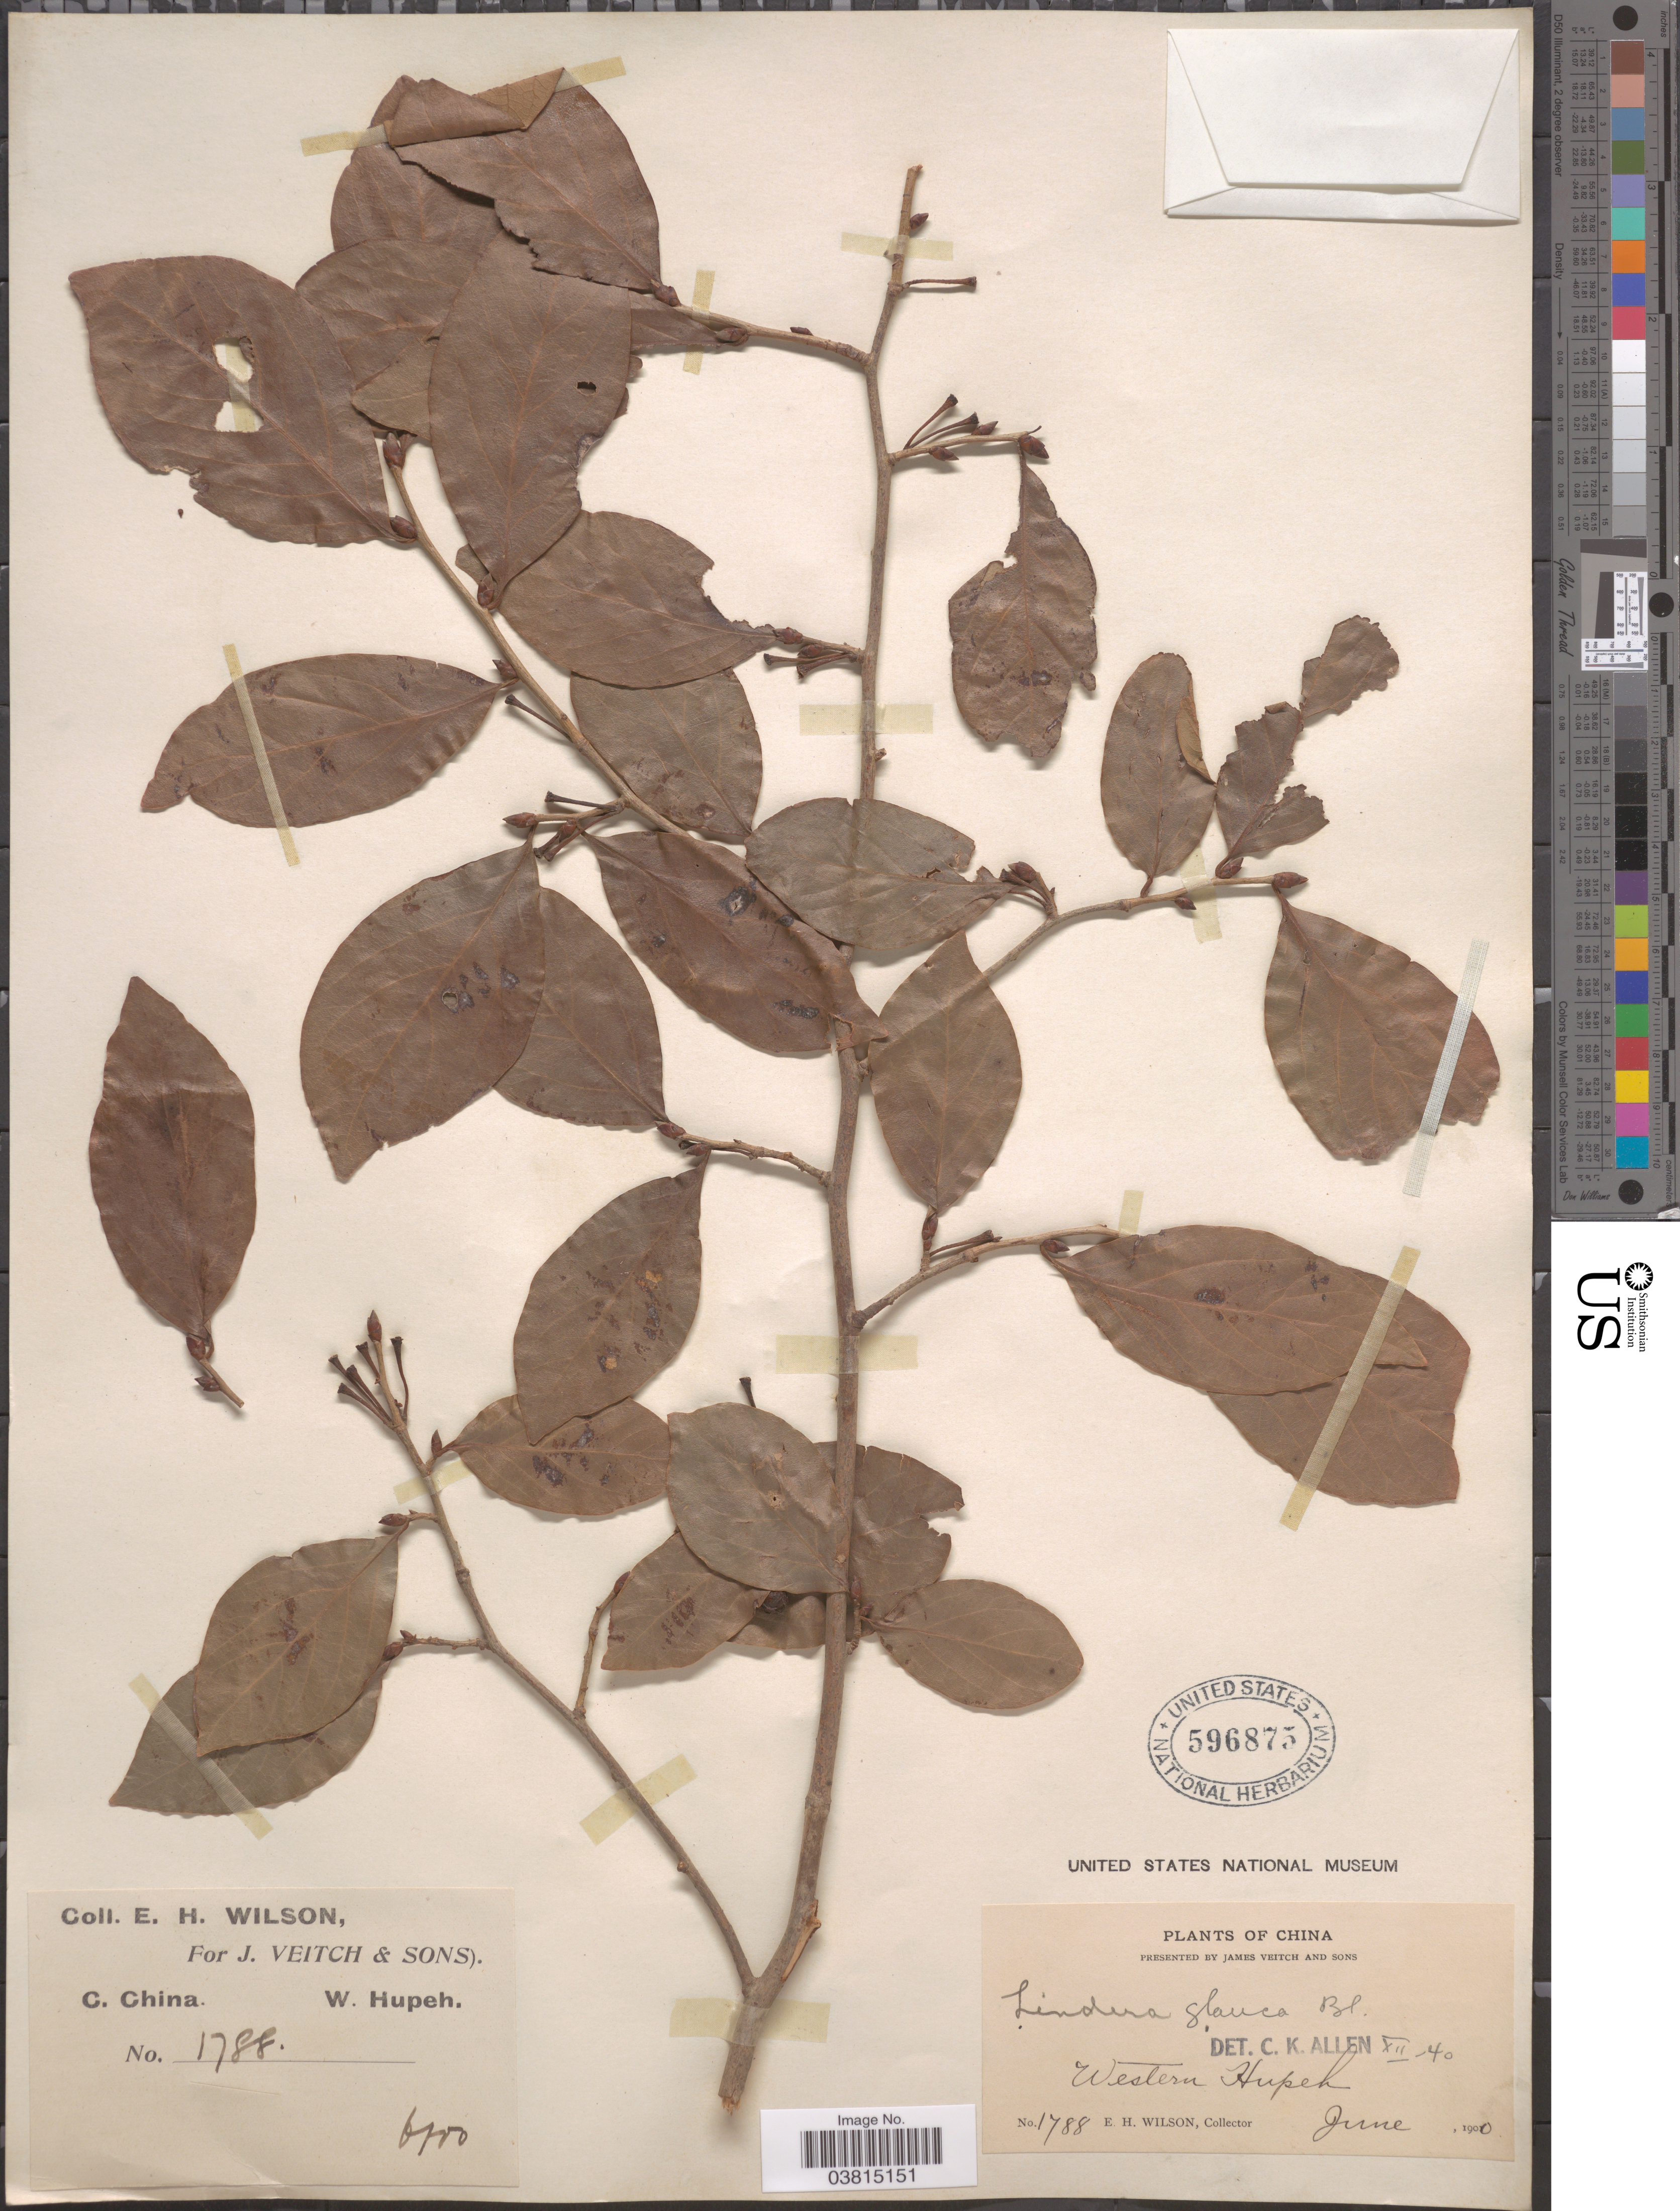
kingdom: Plantae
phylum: Tracheophyta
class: Magnoliopsida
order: Laurales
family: Lauraceae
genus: Lindera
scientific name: Lindera glauca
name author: (Siebold & Zucc.) Blume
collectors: E. Wilson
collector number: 1788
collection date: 1900-06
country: China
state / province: Hubei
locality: Western Hupeh. C. China.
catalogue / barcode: US 596875